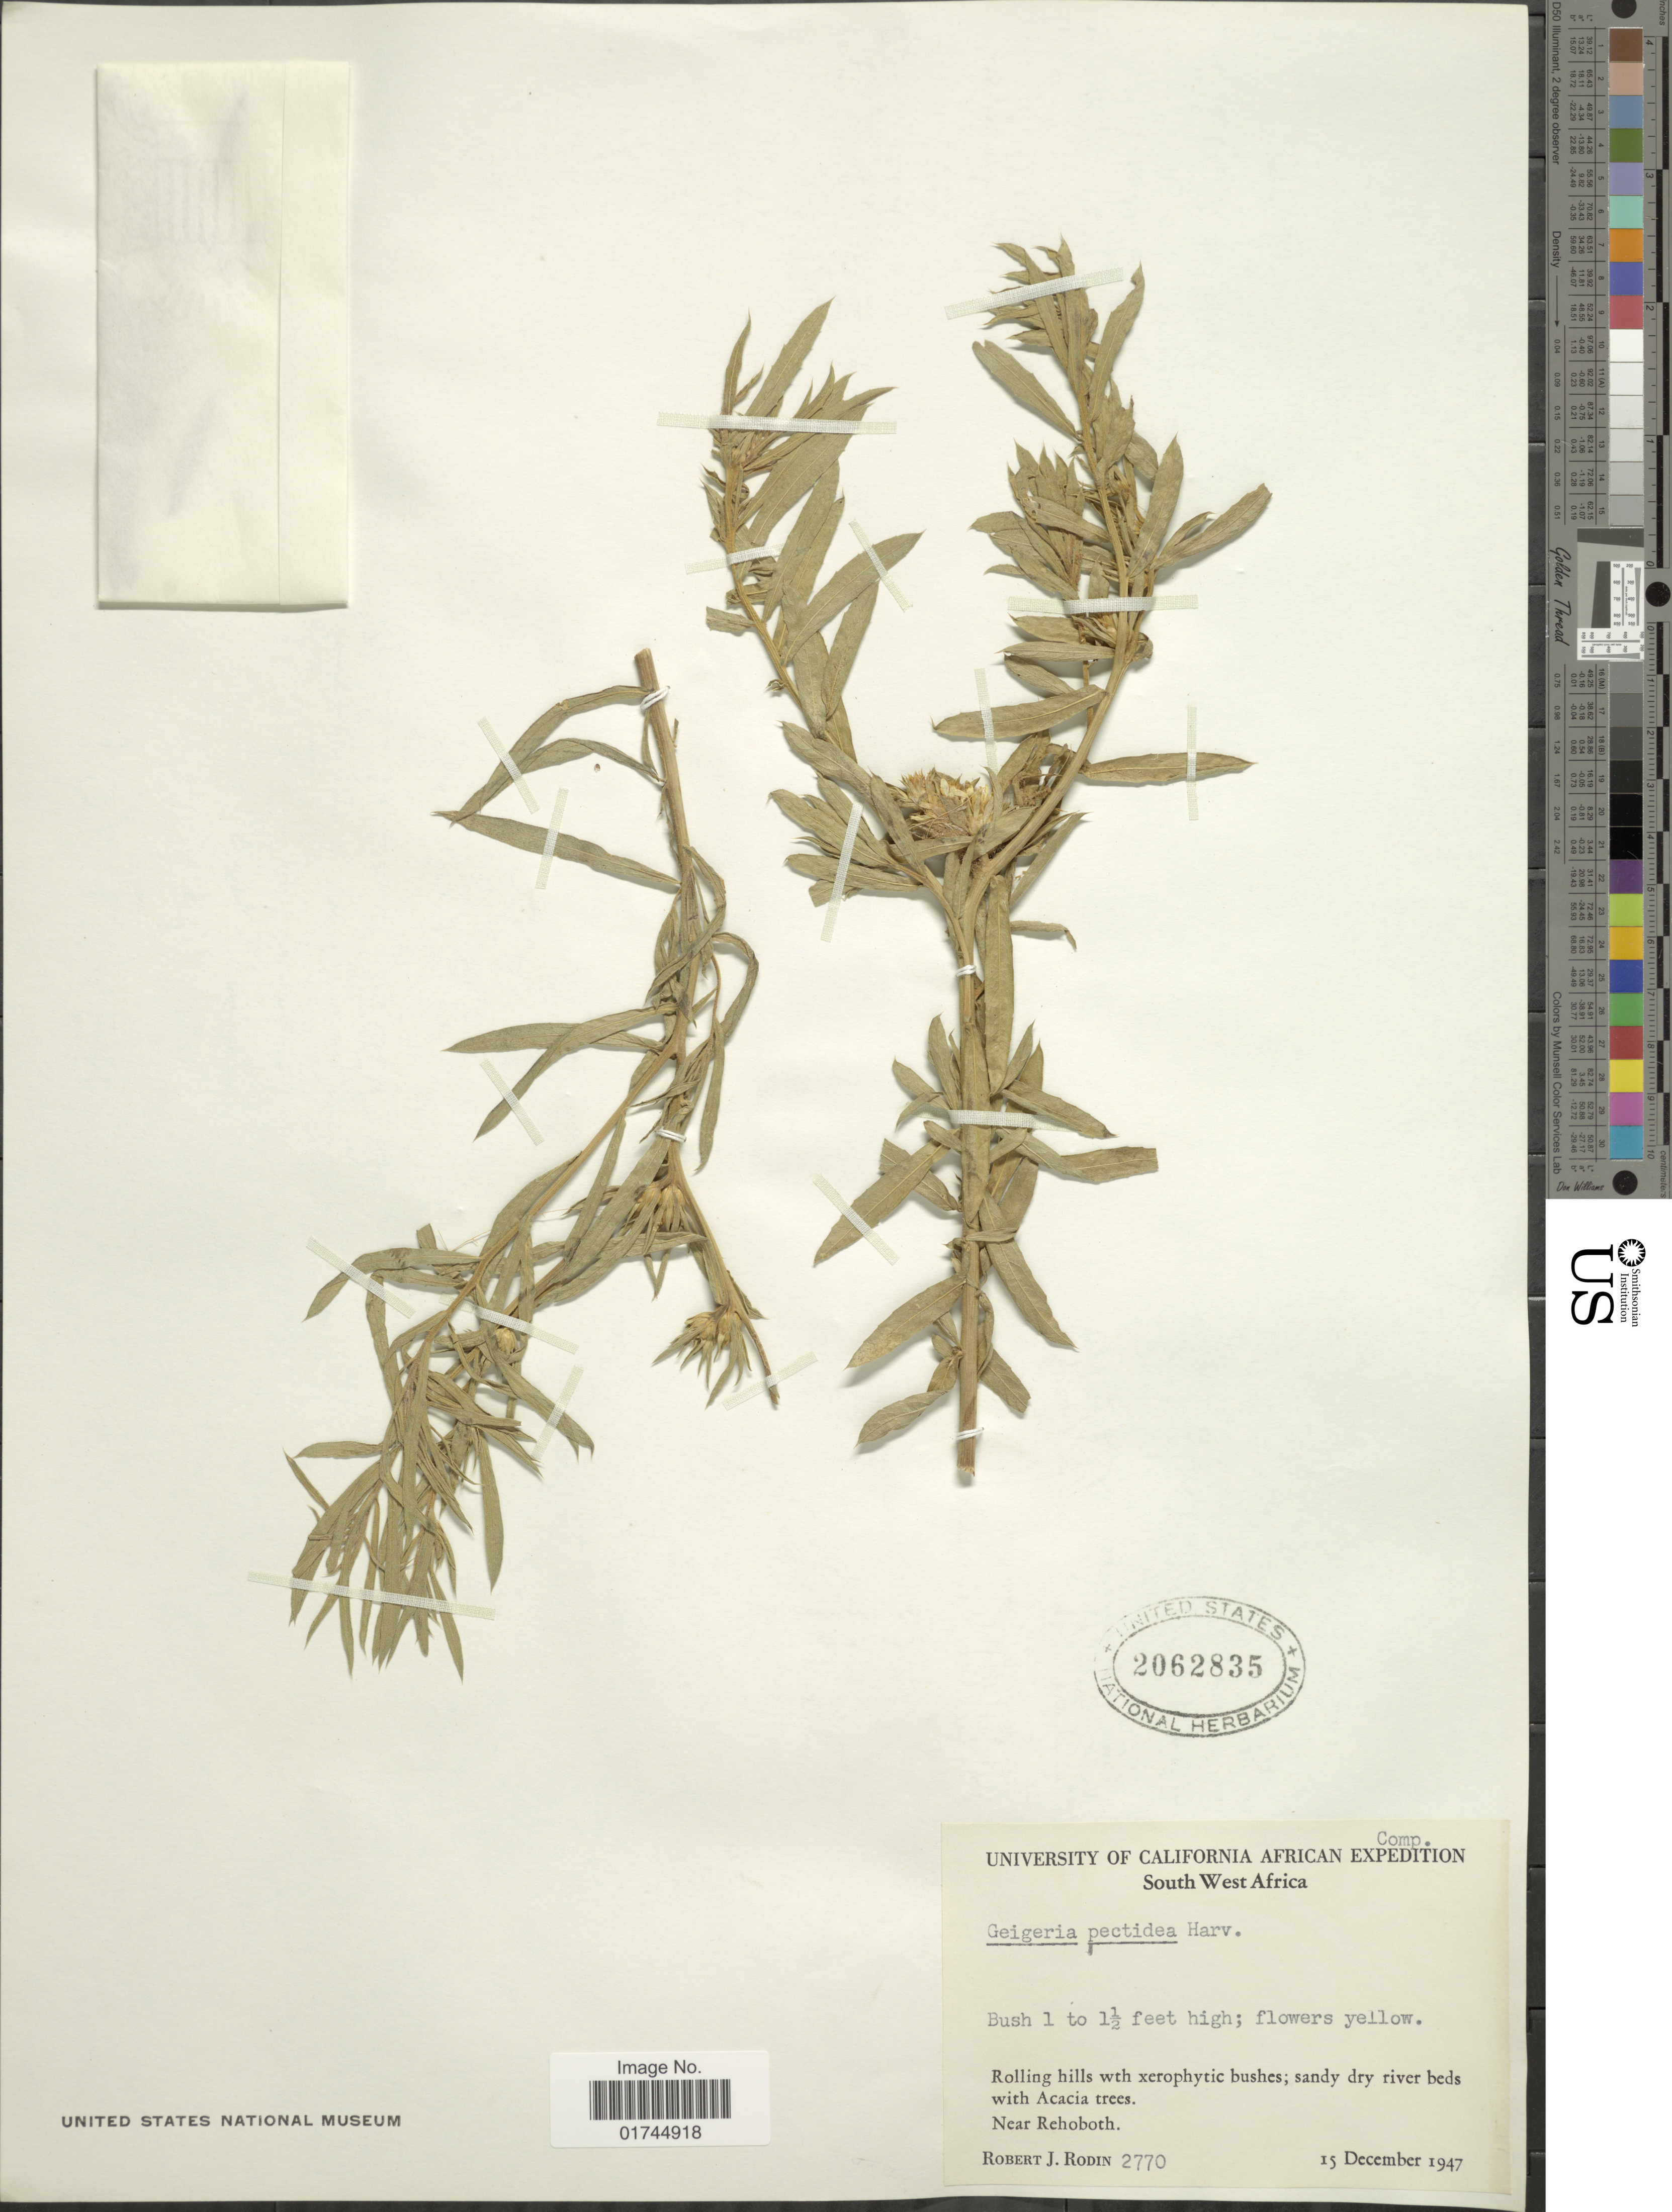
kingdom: Plantae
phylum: Tracheophyta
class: Magnoliopsida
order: Asterales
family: Asteraceae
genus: Geigeria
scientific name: Geigeria pectidea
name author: (DC.) Harv.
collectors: R. J. Rodin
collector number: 2770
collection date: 1947-12-15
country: Namibia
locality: South West Africa, near Rehoboth.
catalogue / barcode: US 2062835